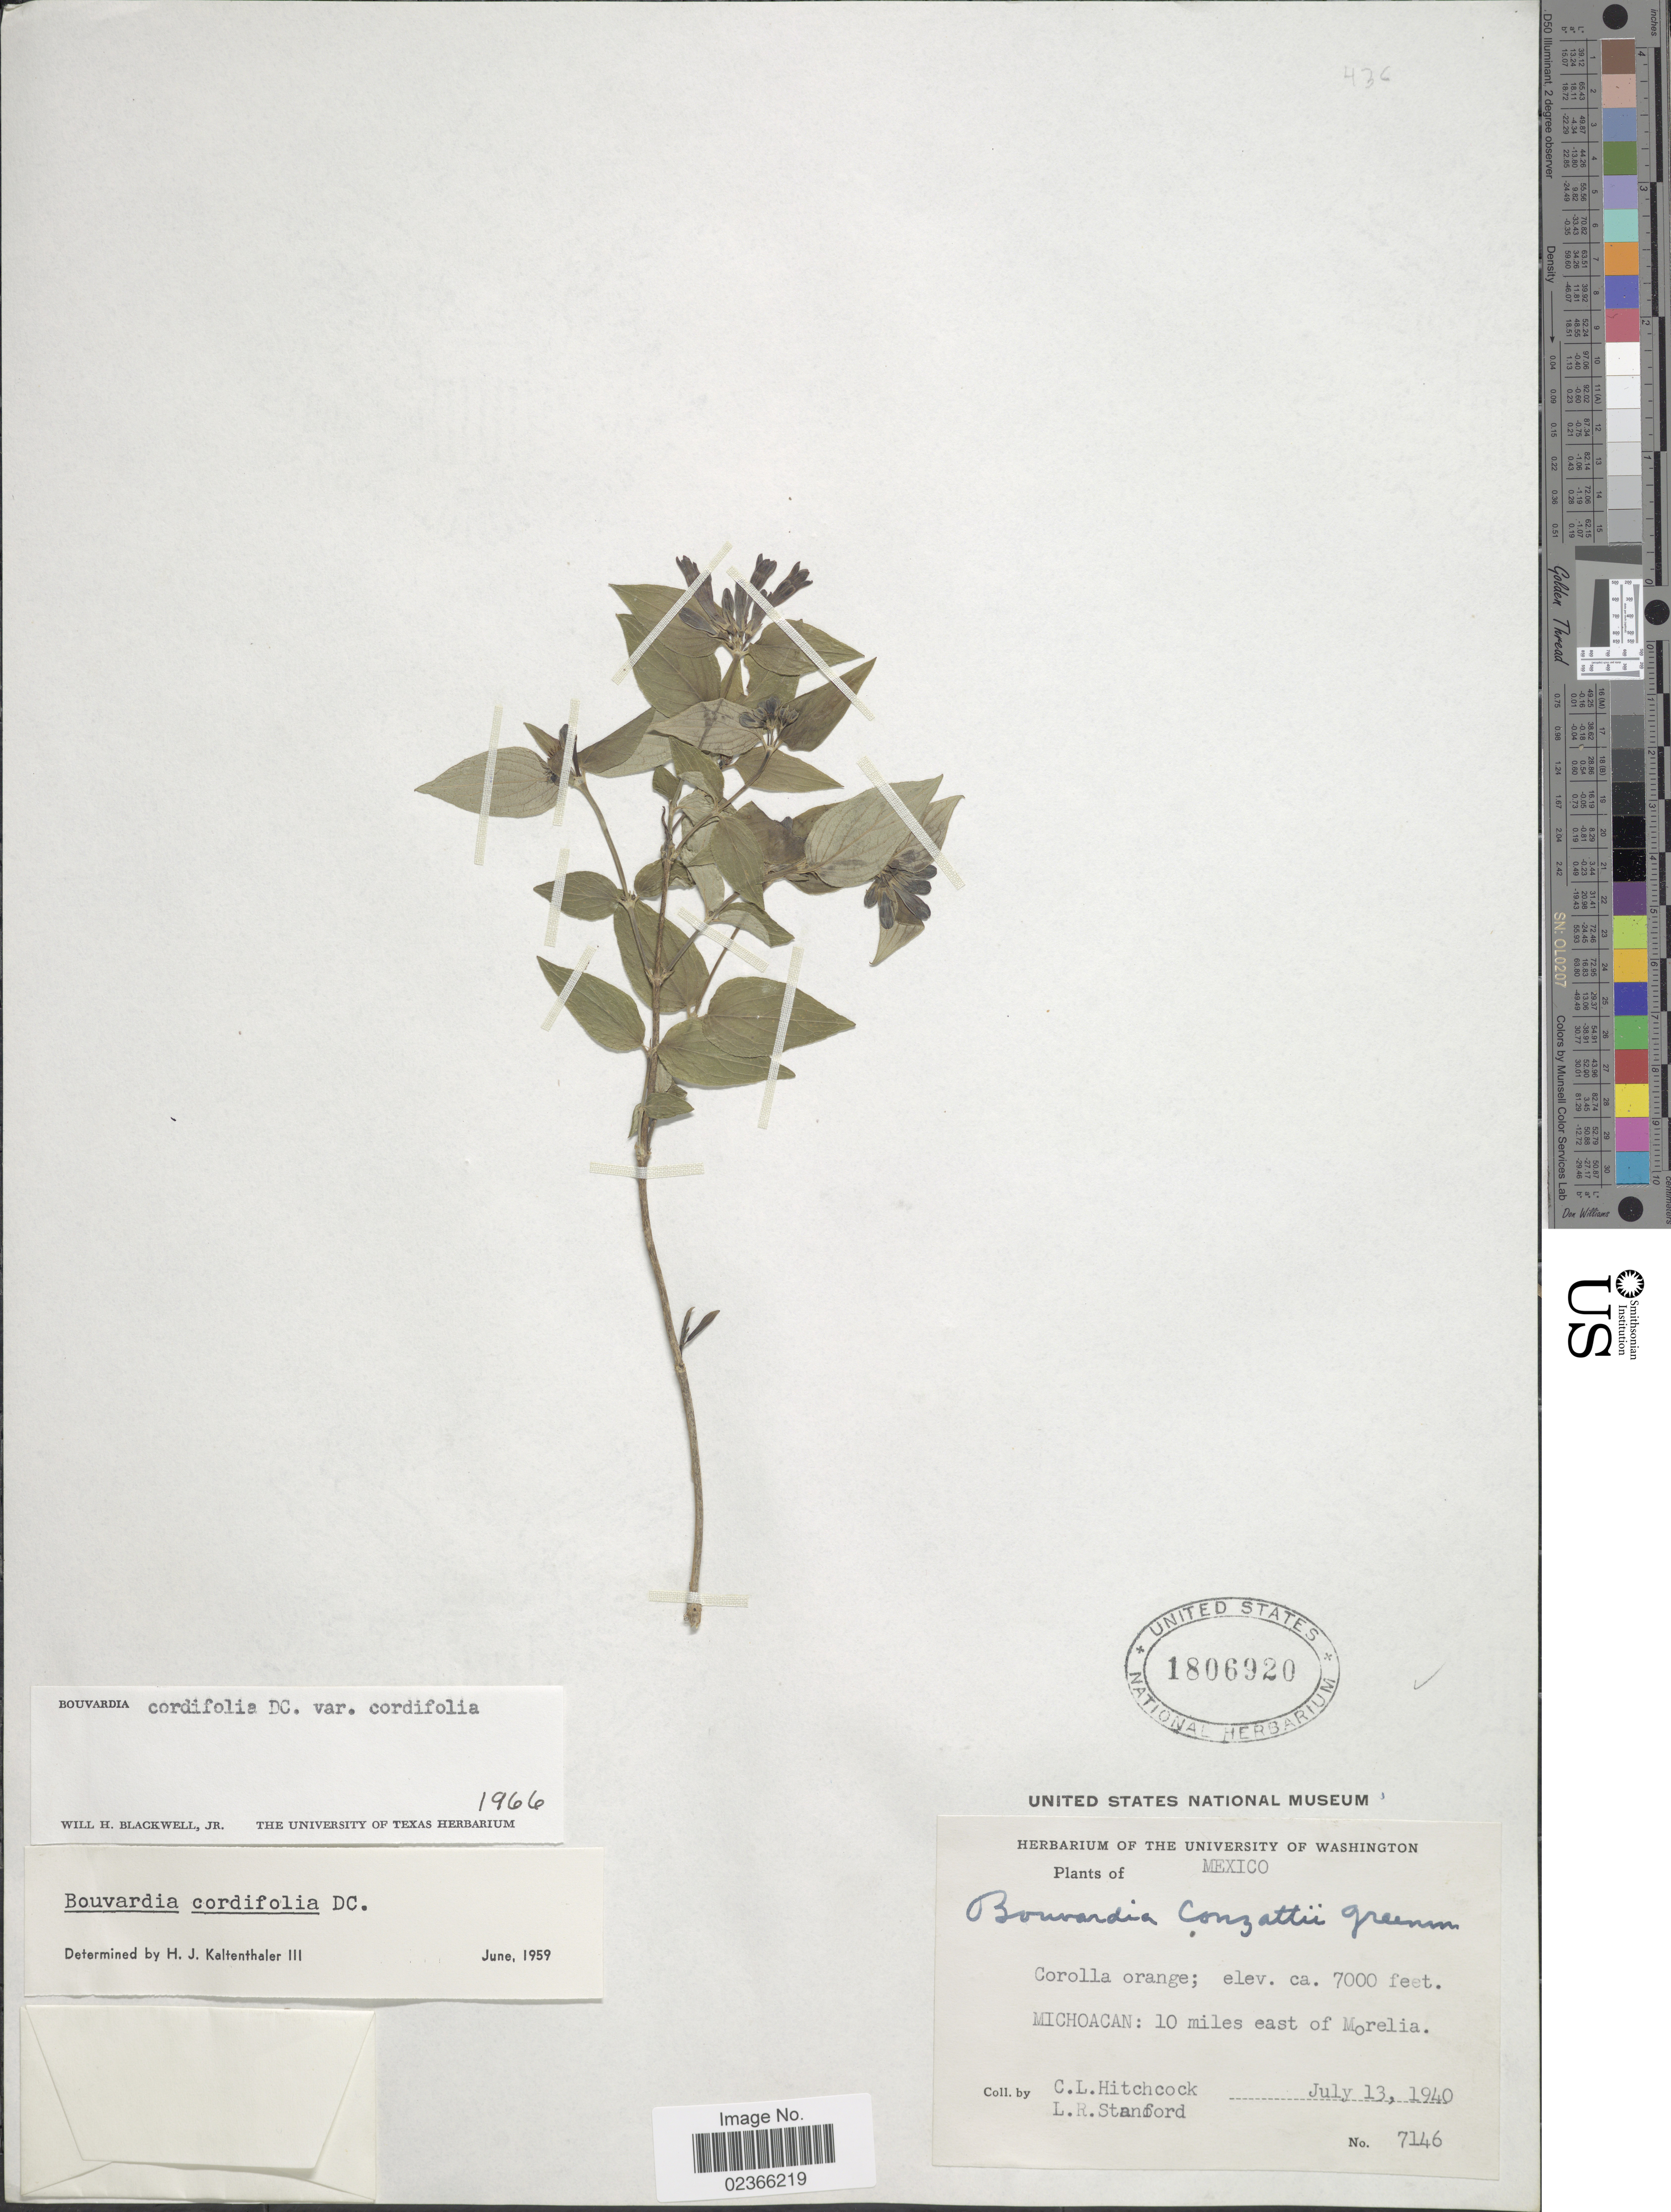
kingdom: Plantae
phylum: Tracheophyta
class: Magnoliopsida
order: Gentianales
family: Rubiaceae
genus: Bouvardia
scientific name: Bouvardia cordifolia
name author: DC.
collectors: C. L. Hitchcock & L. R. Stanford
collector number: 7146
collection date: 1940-07-13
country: Mexico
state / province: Michoacán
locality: Michoacan: 10 miles east of Morelia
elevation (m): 2134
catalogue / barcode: US 1806920